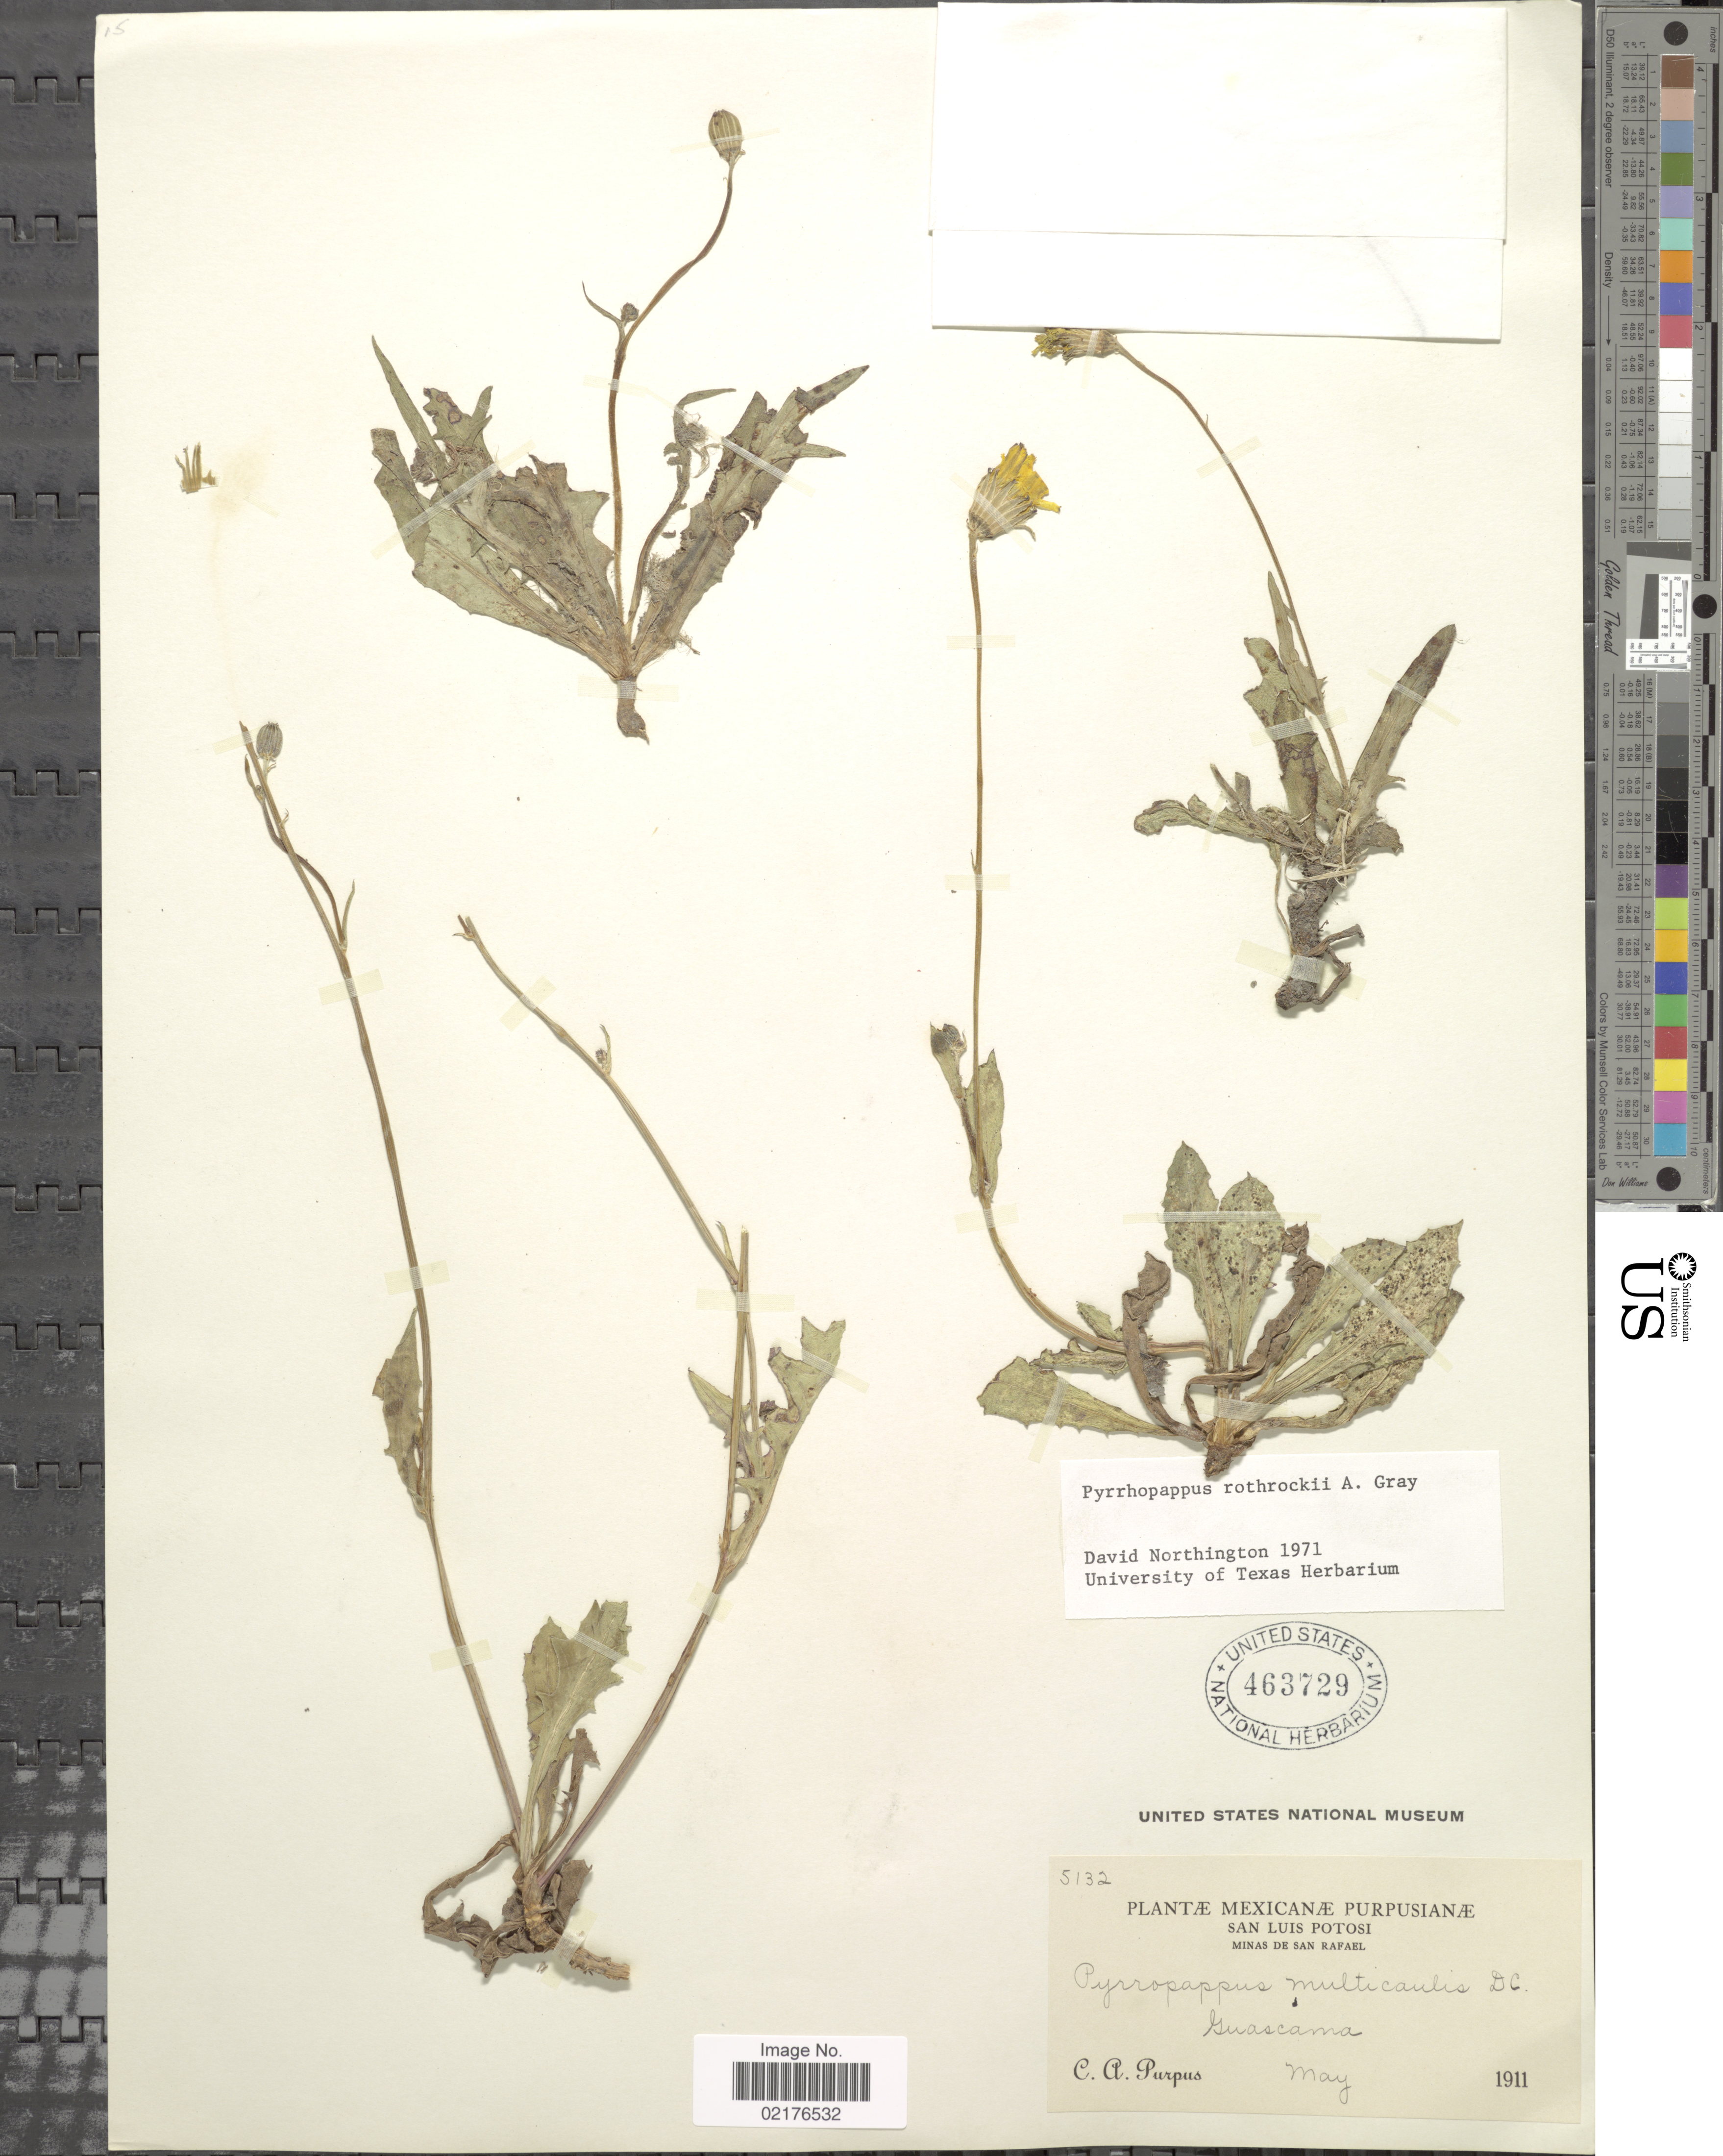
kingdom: Plantae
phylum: Tracheophyta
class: Magnoliopsida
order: Asterales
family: Asteraceae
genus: Pyrrhopappus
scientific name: Pyrrhopappus rothrockii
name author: A. Gray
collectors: C. A. Purpus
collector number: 5132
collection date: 1911-05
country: Mexico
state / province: San Luis Potosí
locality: San Luis Potosi, Minas De San Rafael, Guascama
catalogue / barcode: US 463729